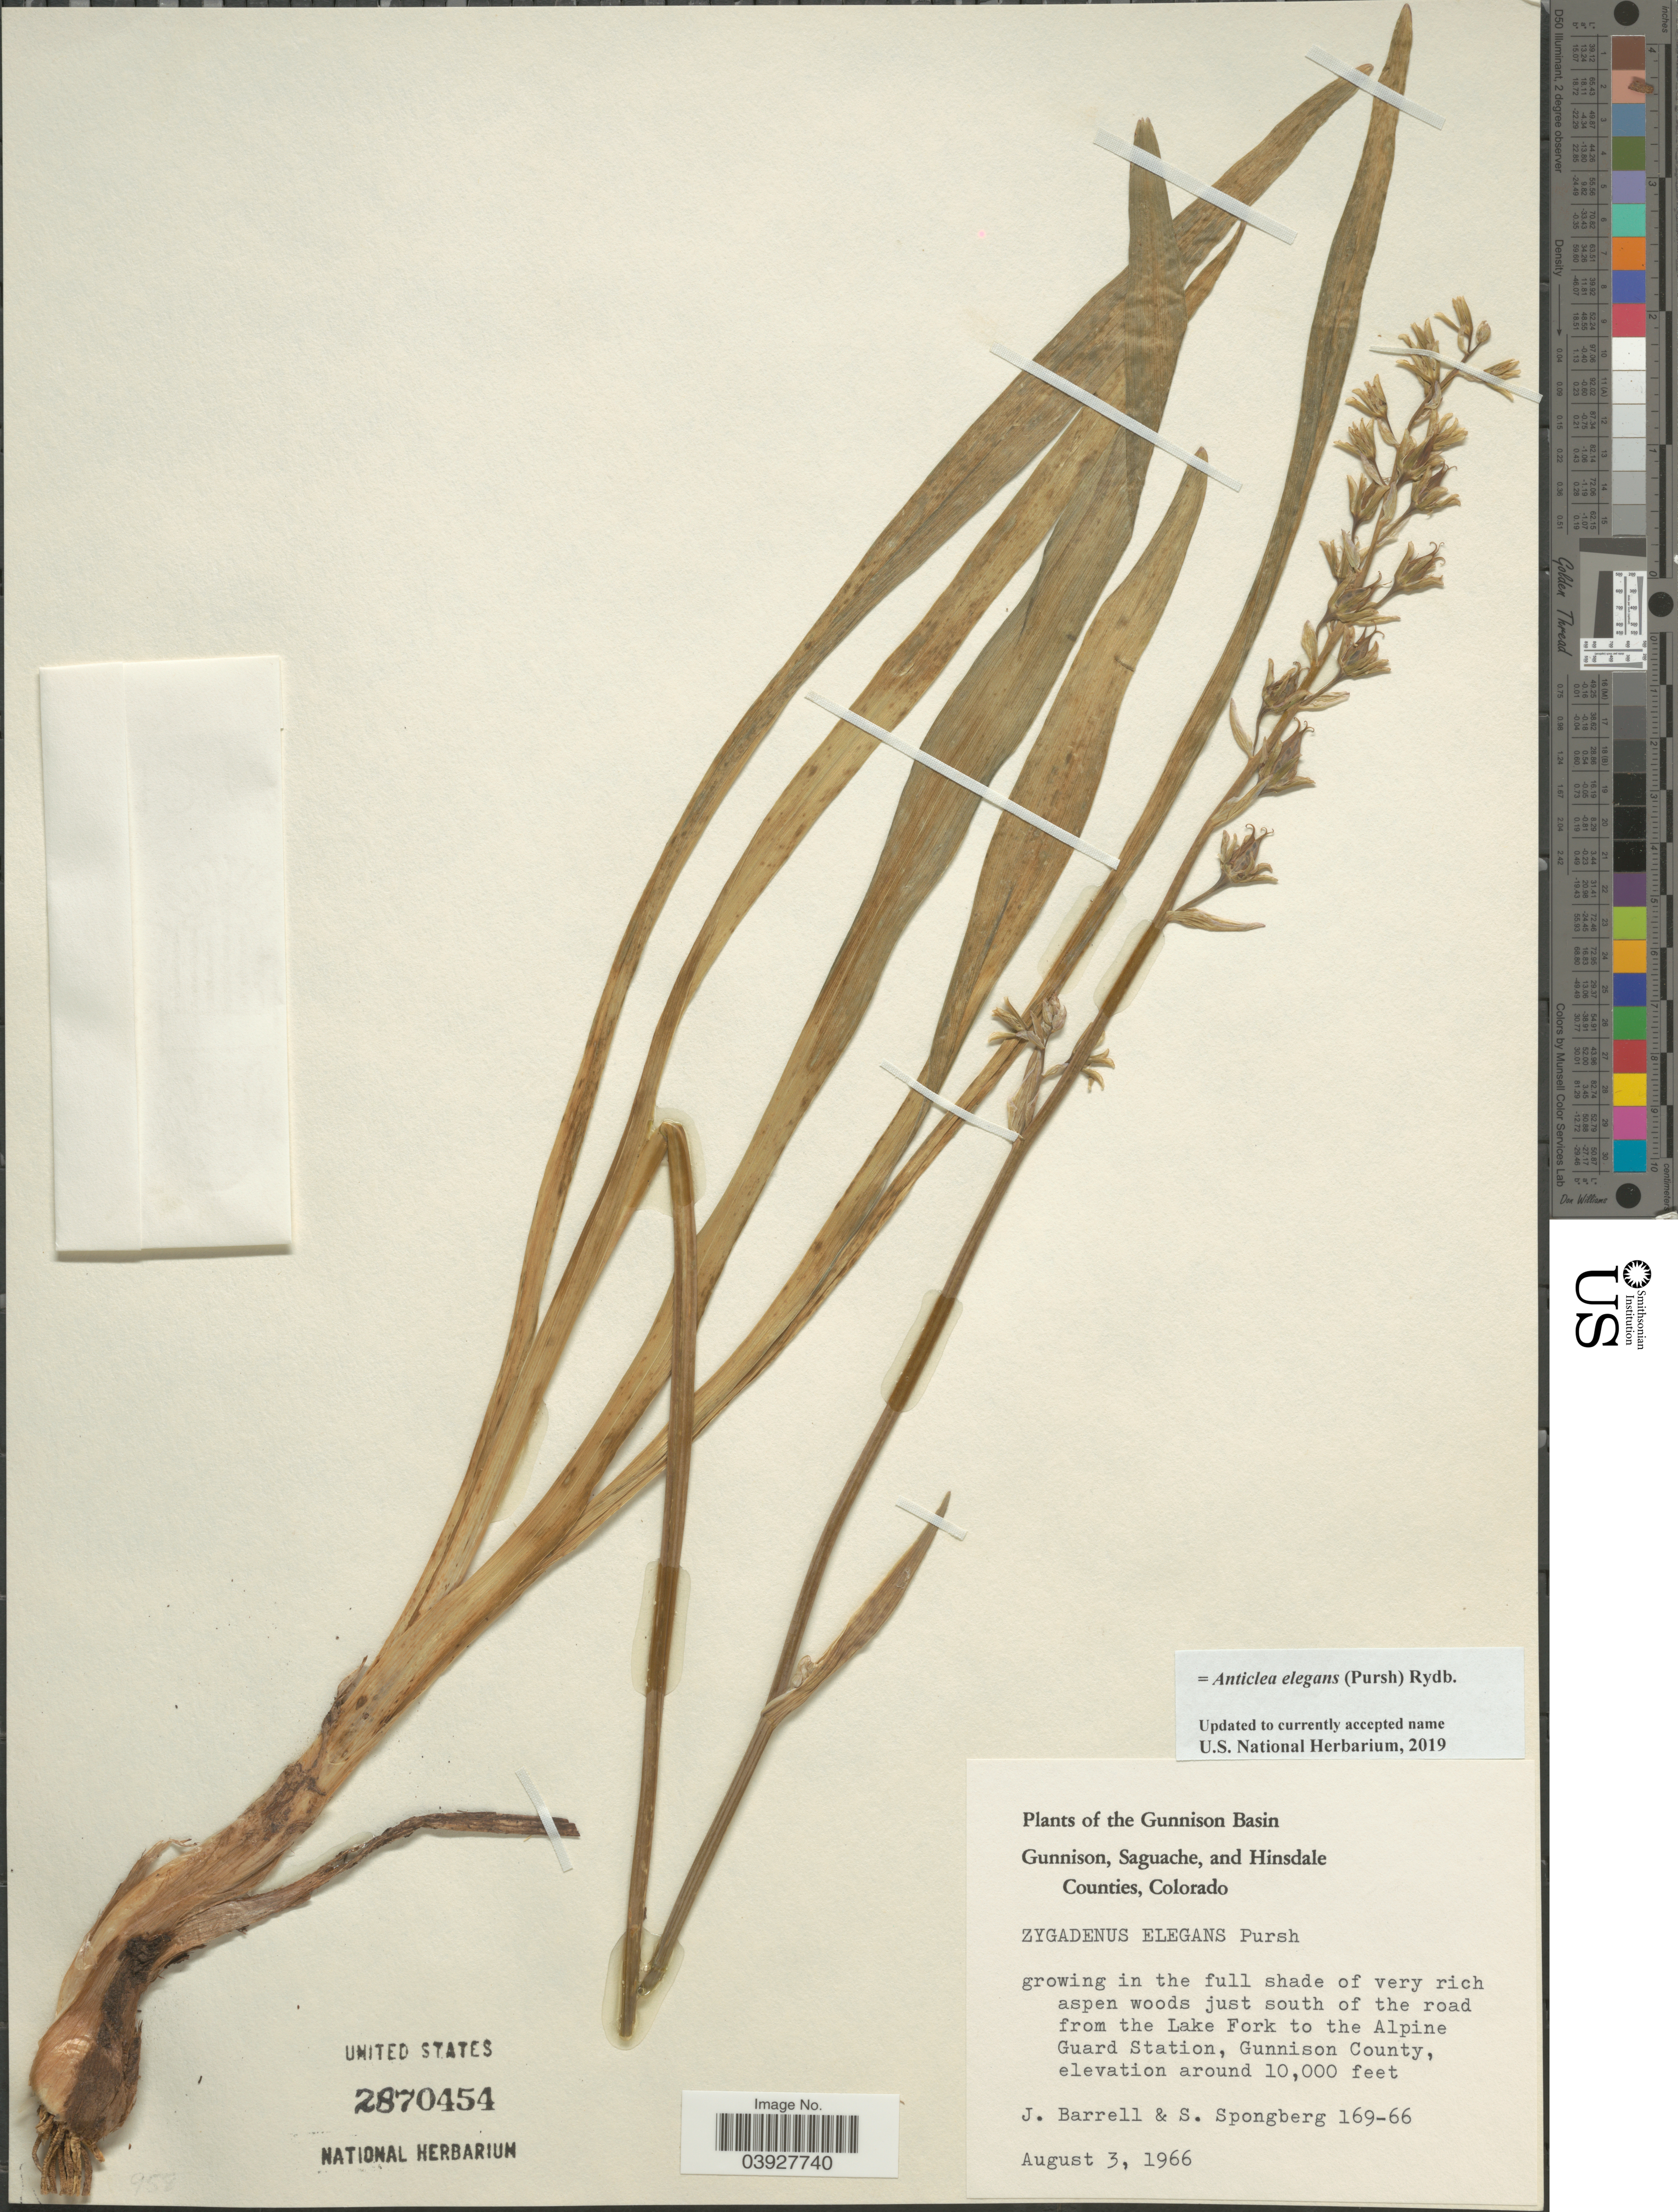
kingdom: Plantae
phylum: Tracheophyta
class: Liliopsida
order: Liliales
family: Melanthiaceae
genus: Anticlea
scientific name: Anticlea elegans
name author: (Pursh) Rydb.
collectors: J. Barrell & S. A.Spongberg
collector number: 169-66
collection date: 1966-08-03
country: United States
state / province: Colorado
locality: Gunnison Basin. Aspen woods just south of the road from the Lake Fork to the Alpine Guard Station, Gunnison County.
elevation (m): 3048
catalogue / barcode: US 2870454